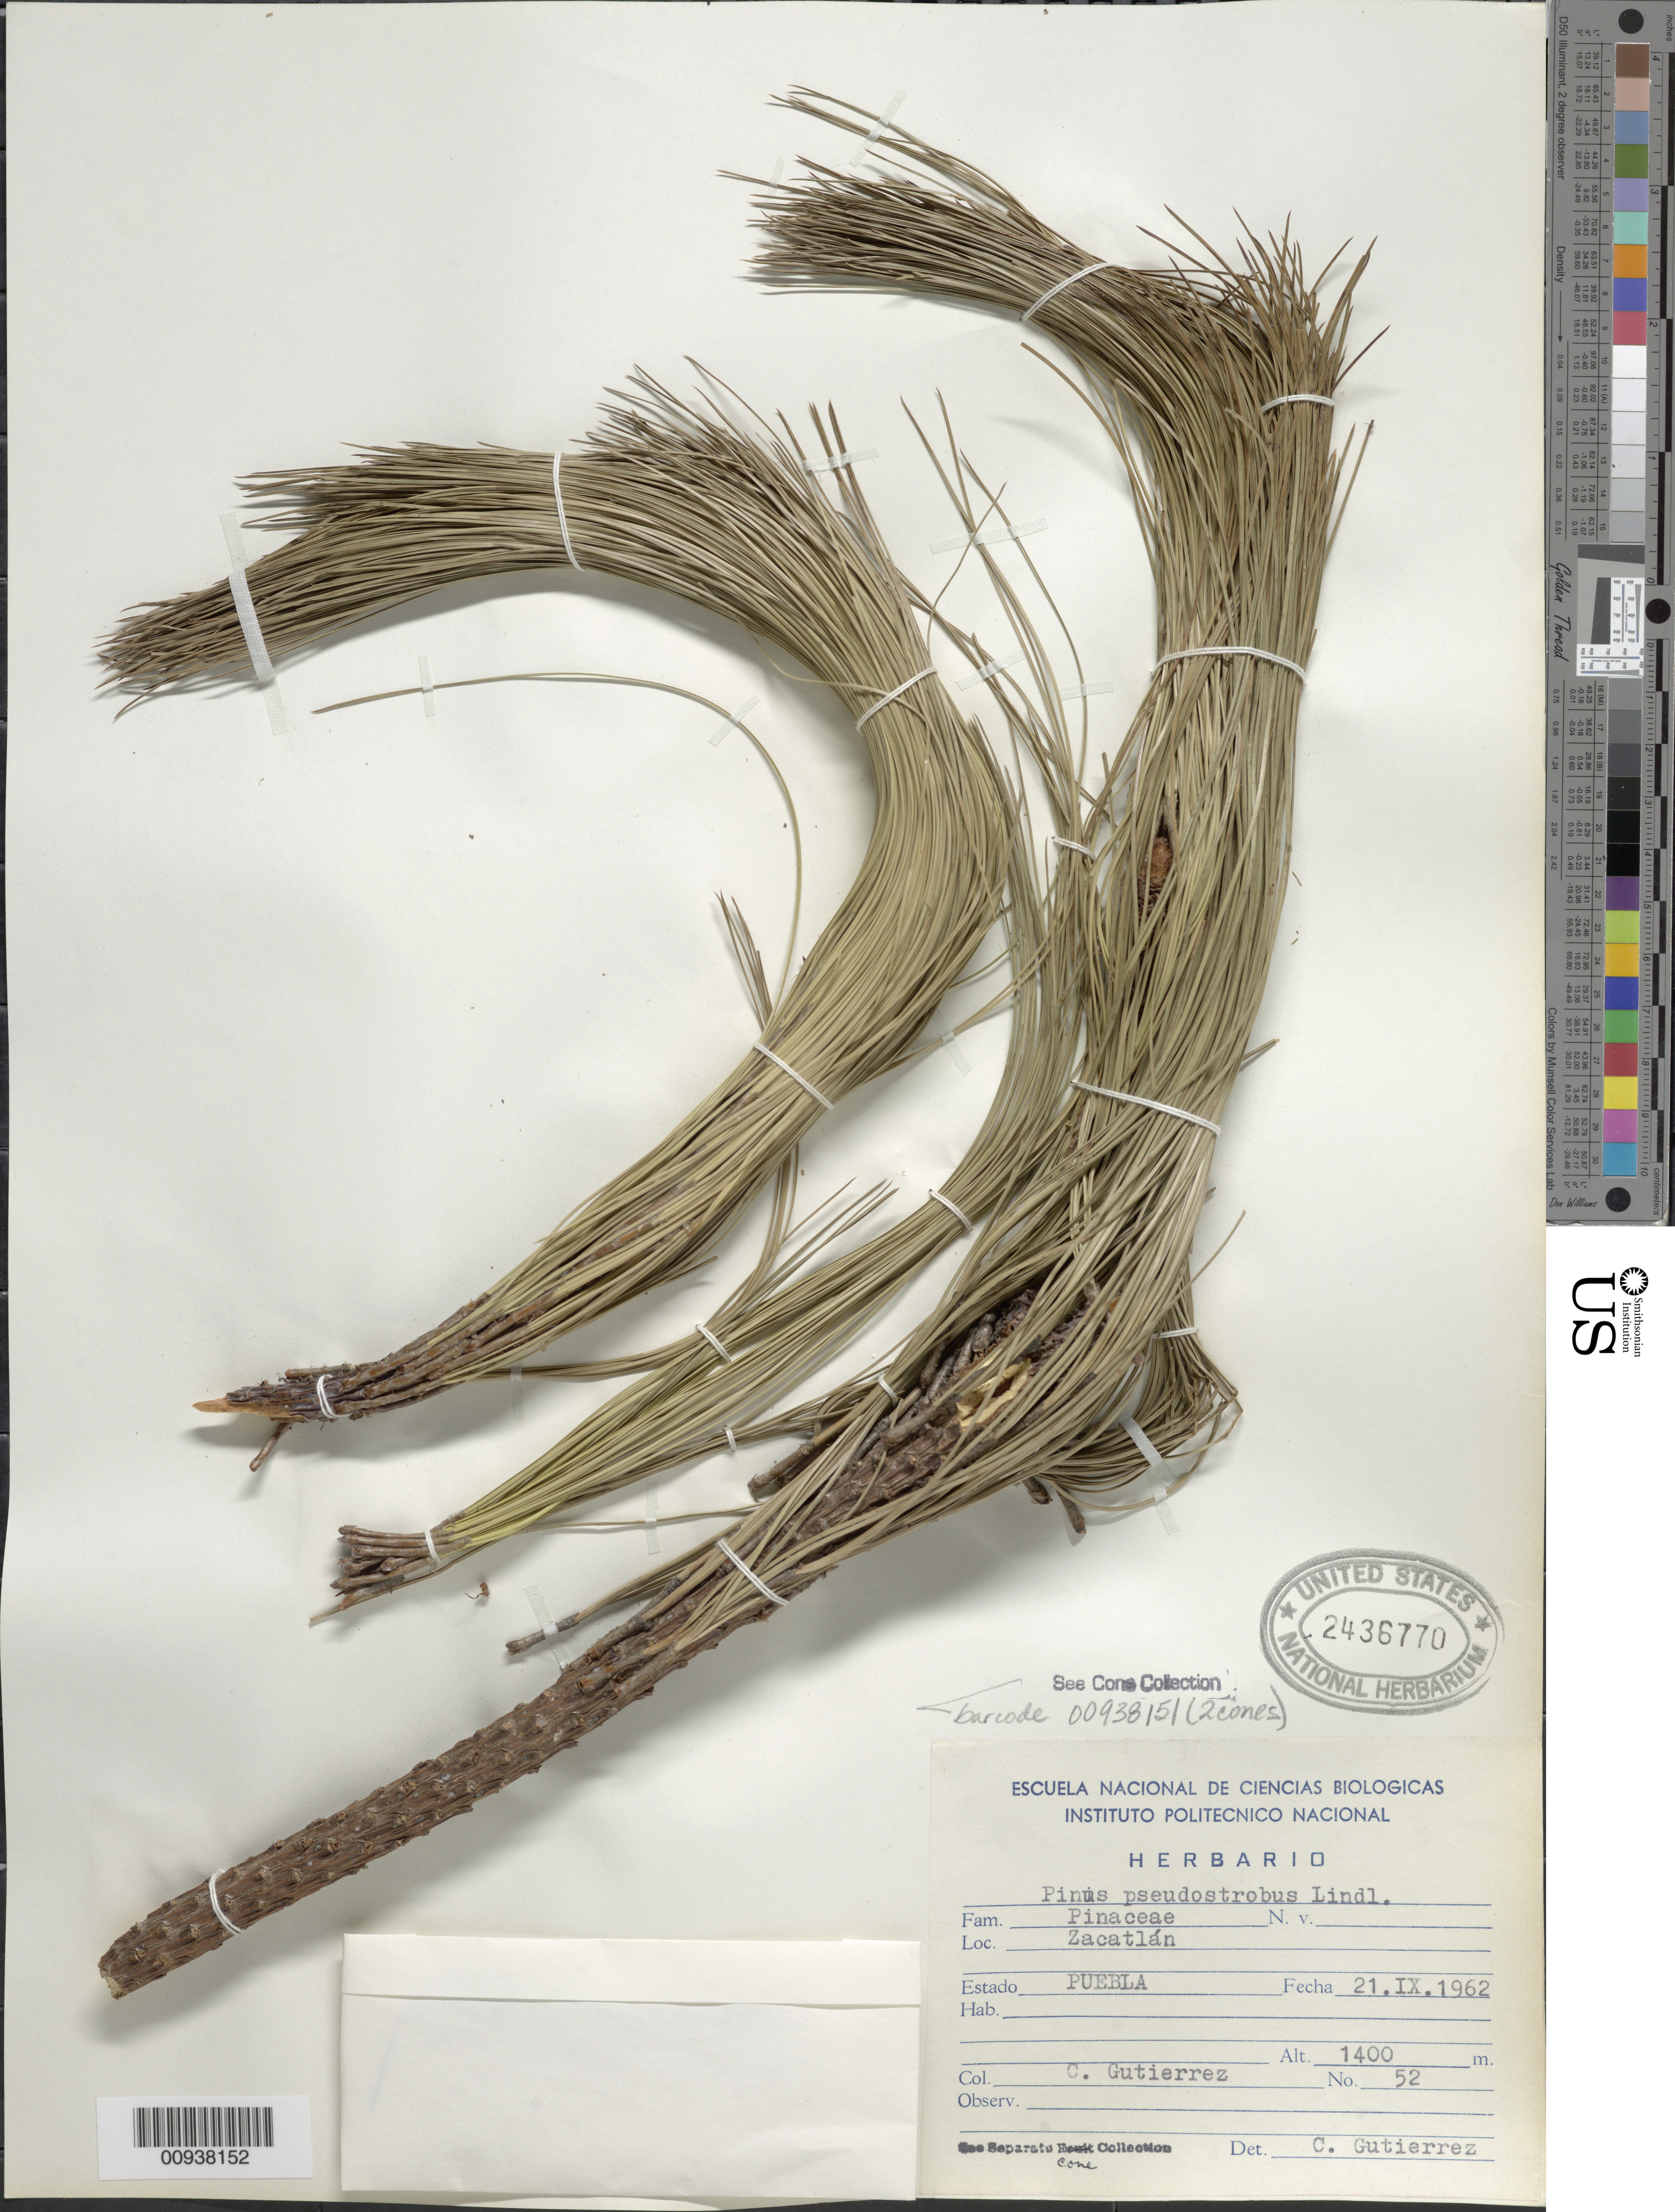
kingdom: Plantae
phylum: Tracheophyta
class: Pinopsida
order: Pinales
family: Pinaceae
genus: Pinus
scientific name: Pinus pseudostrobus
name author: Lindl.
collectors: Gutiérrez, C.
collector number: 52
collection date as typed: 21 Sep 1962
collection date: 1962-09-21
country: Mexico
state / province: Puebla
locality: Zacatlán.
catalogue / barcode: US 2436770